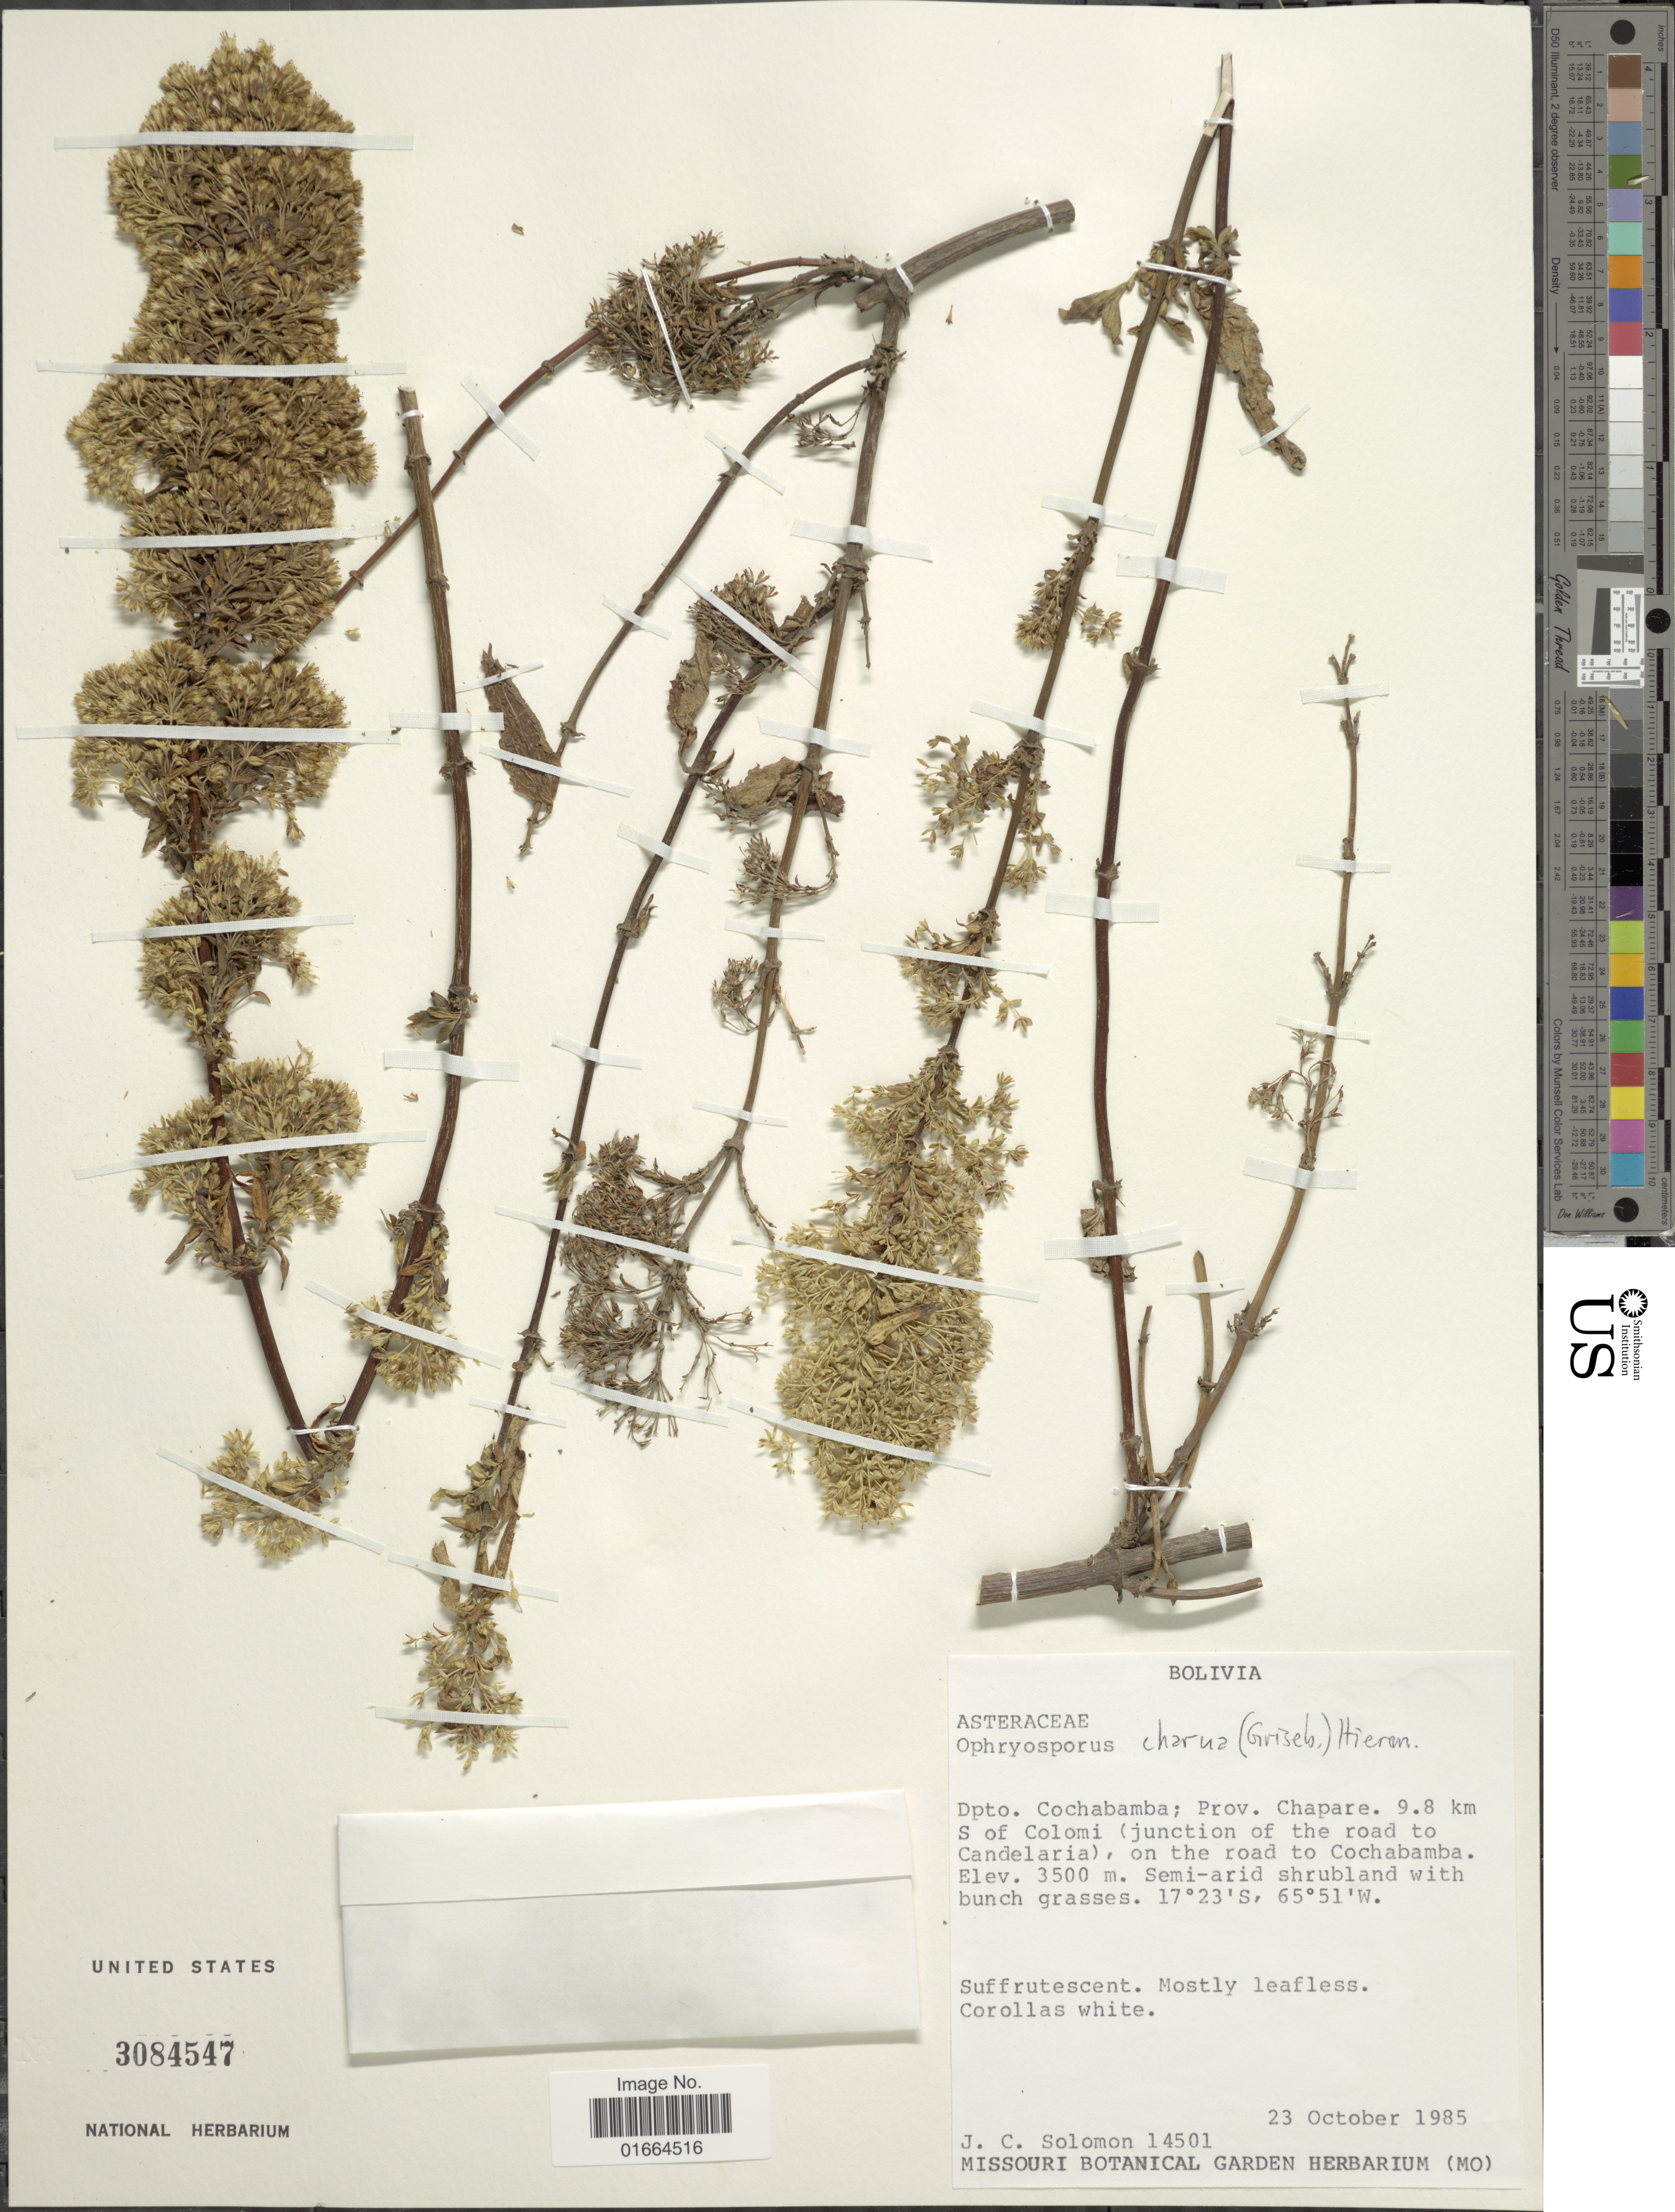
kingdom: Plantae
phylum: Tracheophyta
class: Magnoliopsida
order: Asterales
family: Asteraceae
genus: Ophryosporus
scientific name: Ophryosporus charua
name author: (Griseb.) Hieron.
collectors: J. C. Solomon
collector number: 14501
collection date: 1985-10-23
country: Bolivia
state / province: Cochabamba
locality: Dpto. Cochabamba; Prov. Chapare 9.8 km S of Colomi (junction of the road to Candelaria), on the road to Cochabamba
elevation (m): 3500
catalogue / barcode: US 3084547